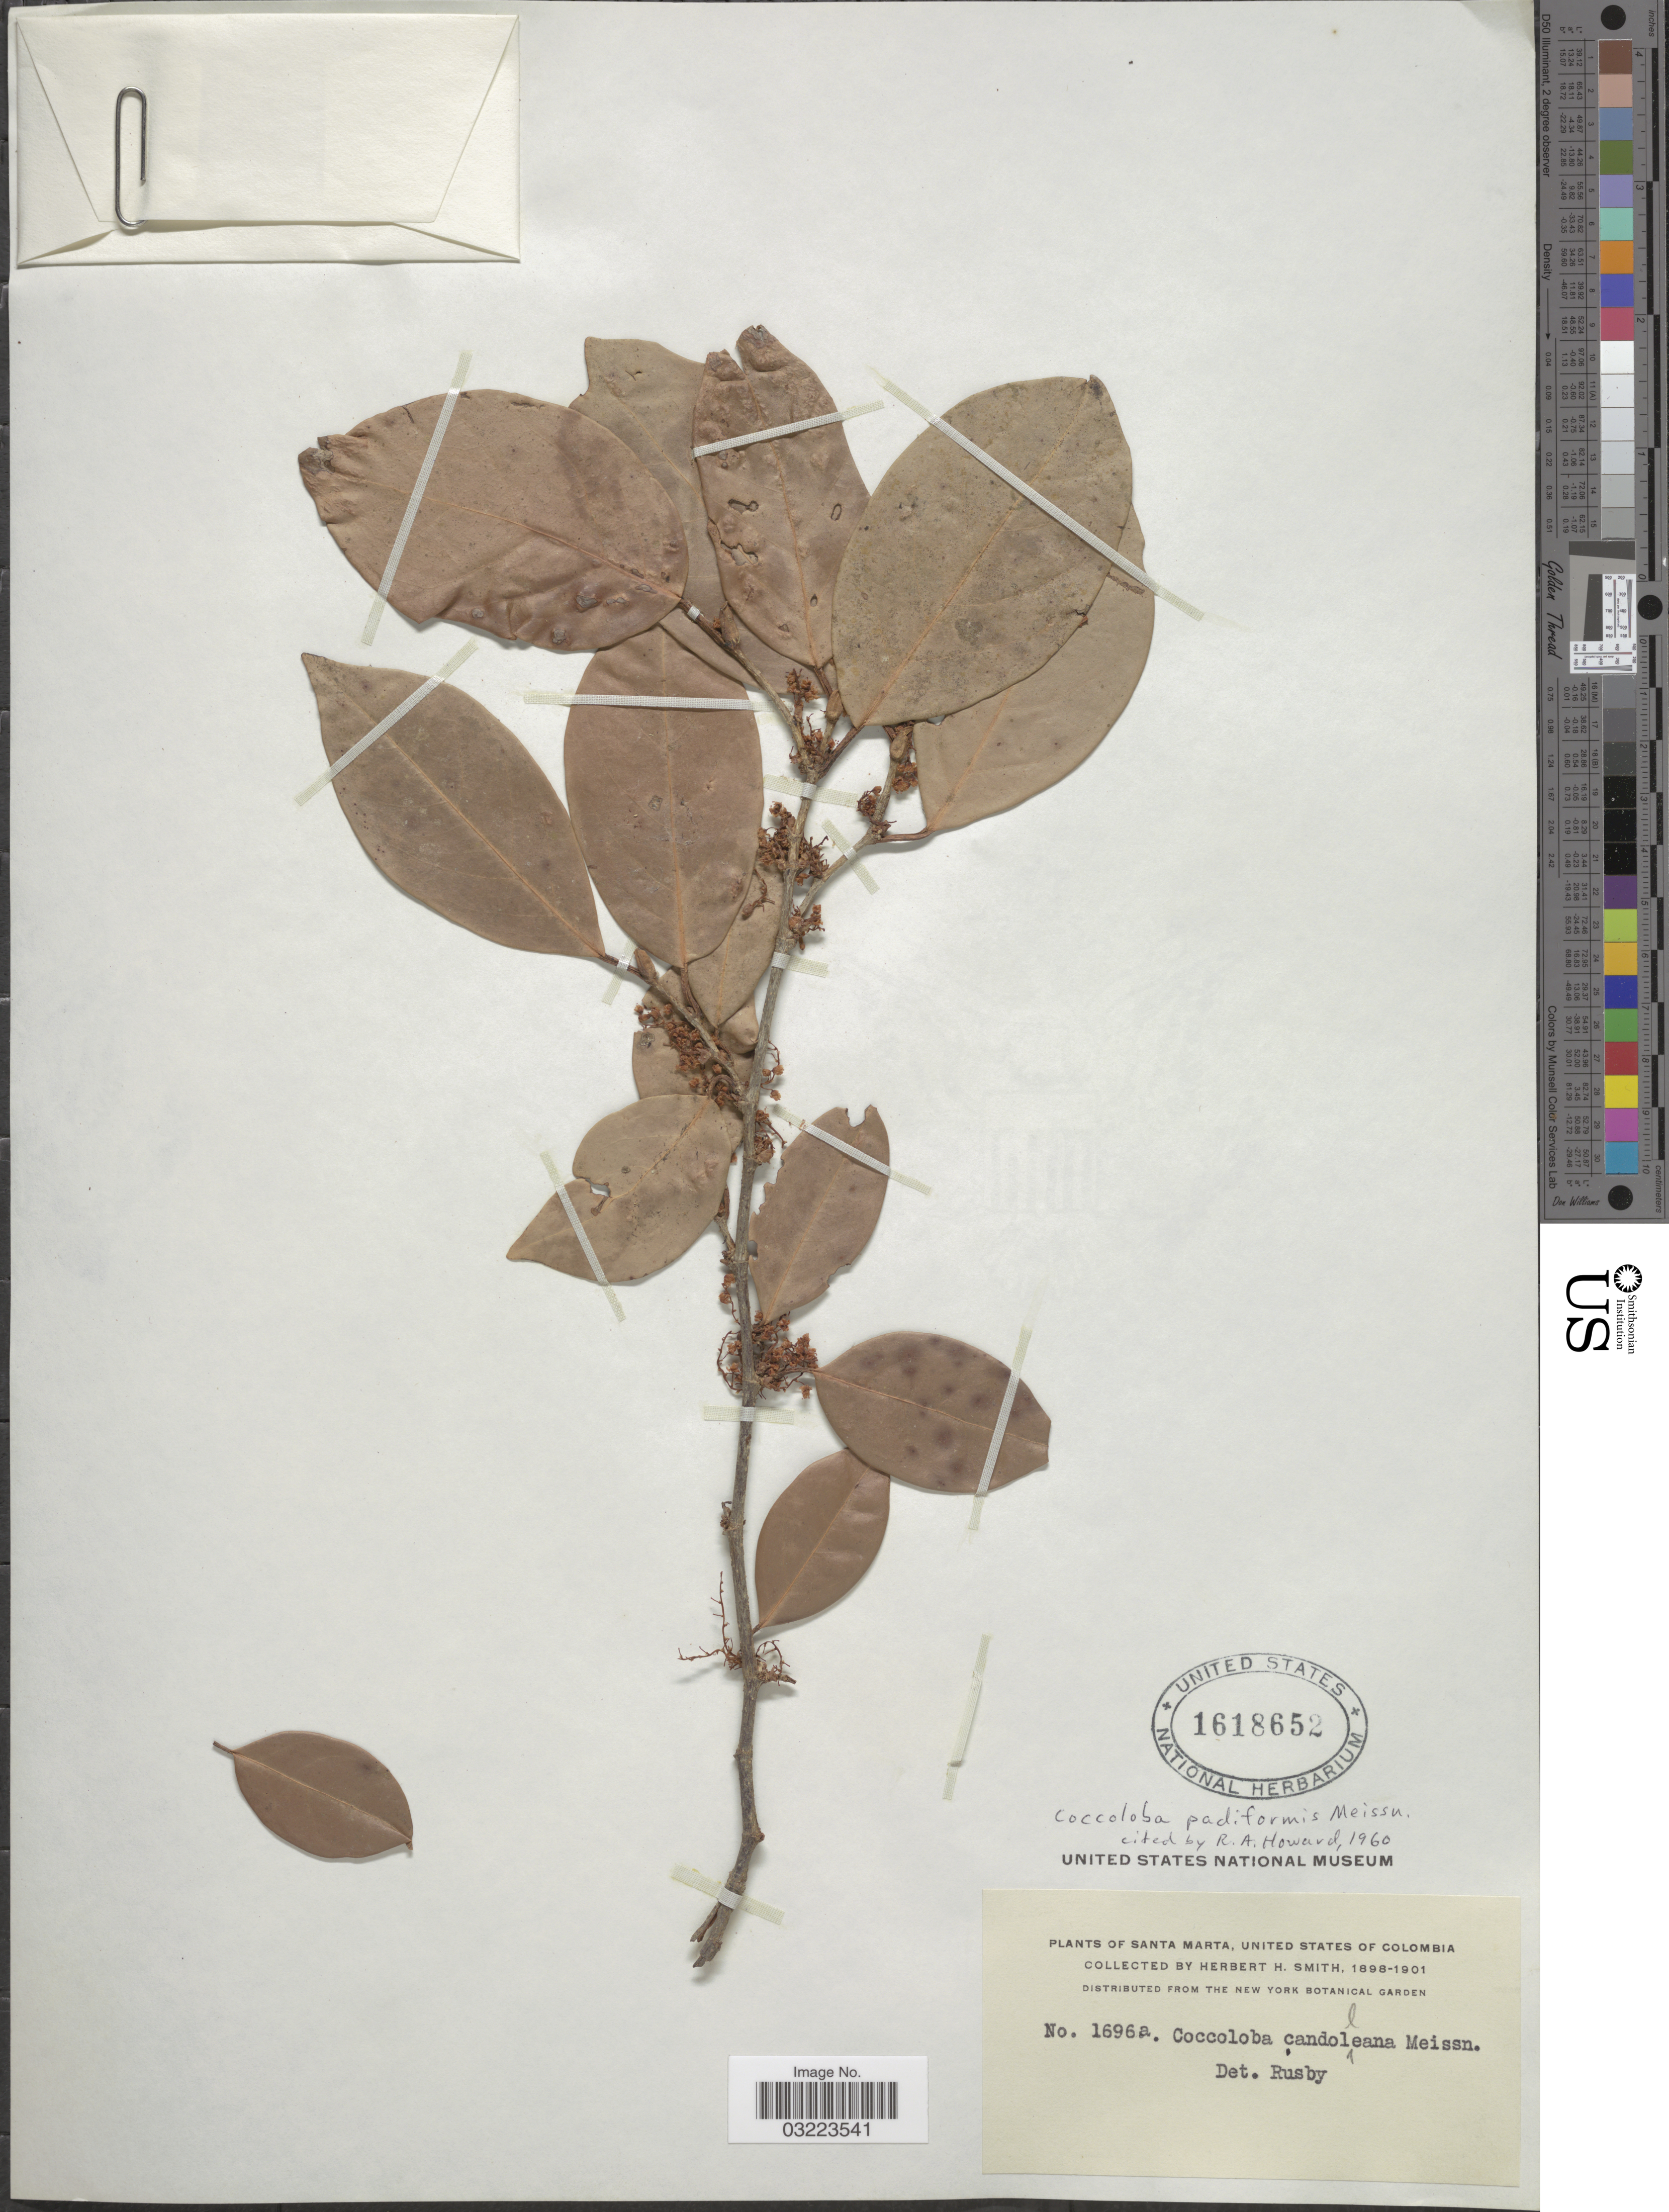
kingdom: Plantae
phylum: Tracheophyta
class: Magnoliopsida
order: Caryophyllales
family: Polygonaceae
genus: Coccoloba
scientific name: Coccoloba padiformis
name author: Meisn.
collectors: Herbert H. Smith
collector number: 1696a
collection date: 1898/1901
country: Colombia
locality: Santa Marta, United States of Colombia.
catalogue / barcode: US 1618652